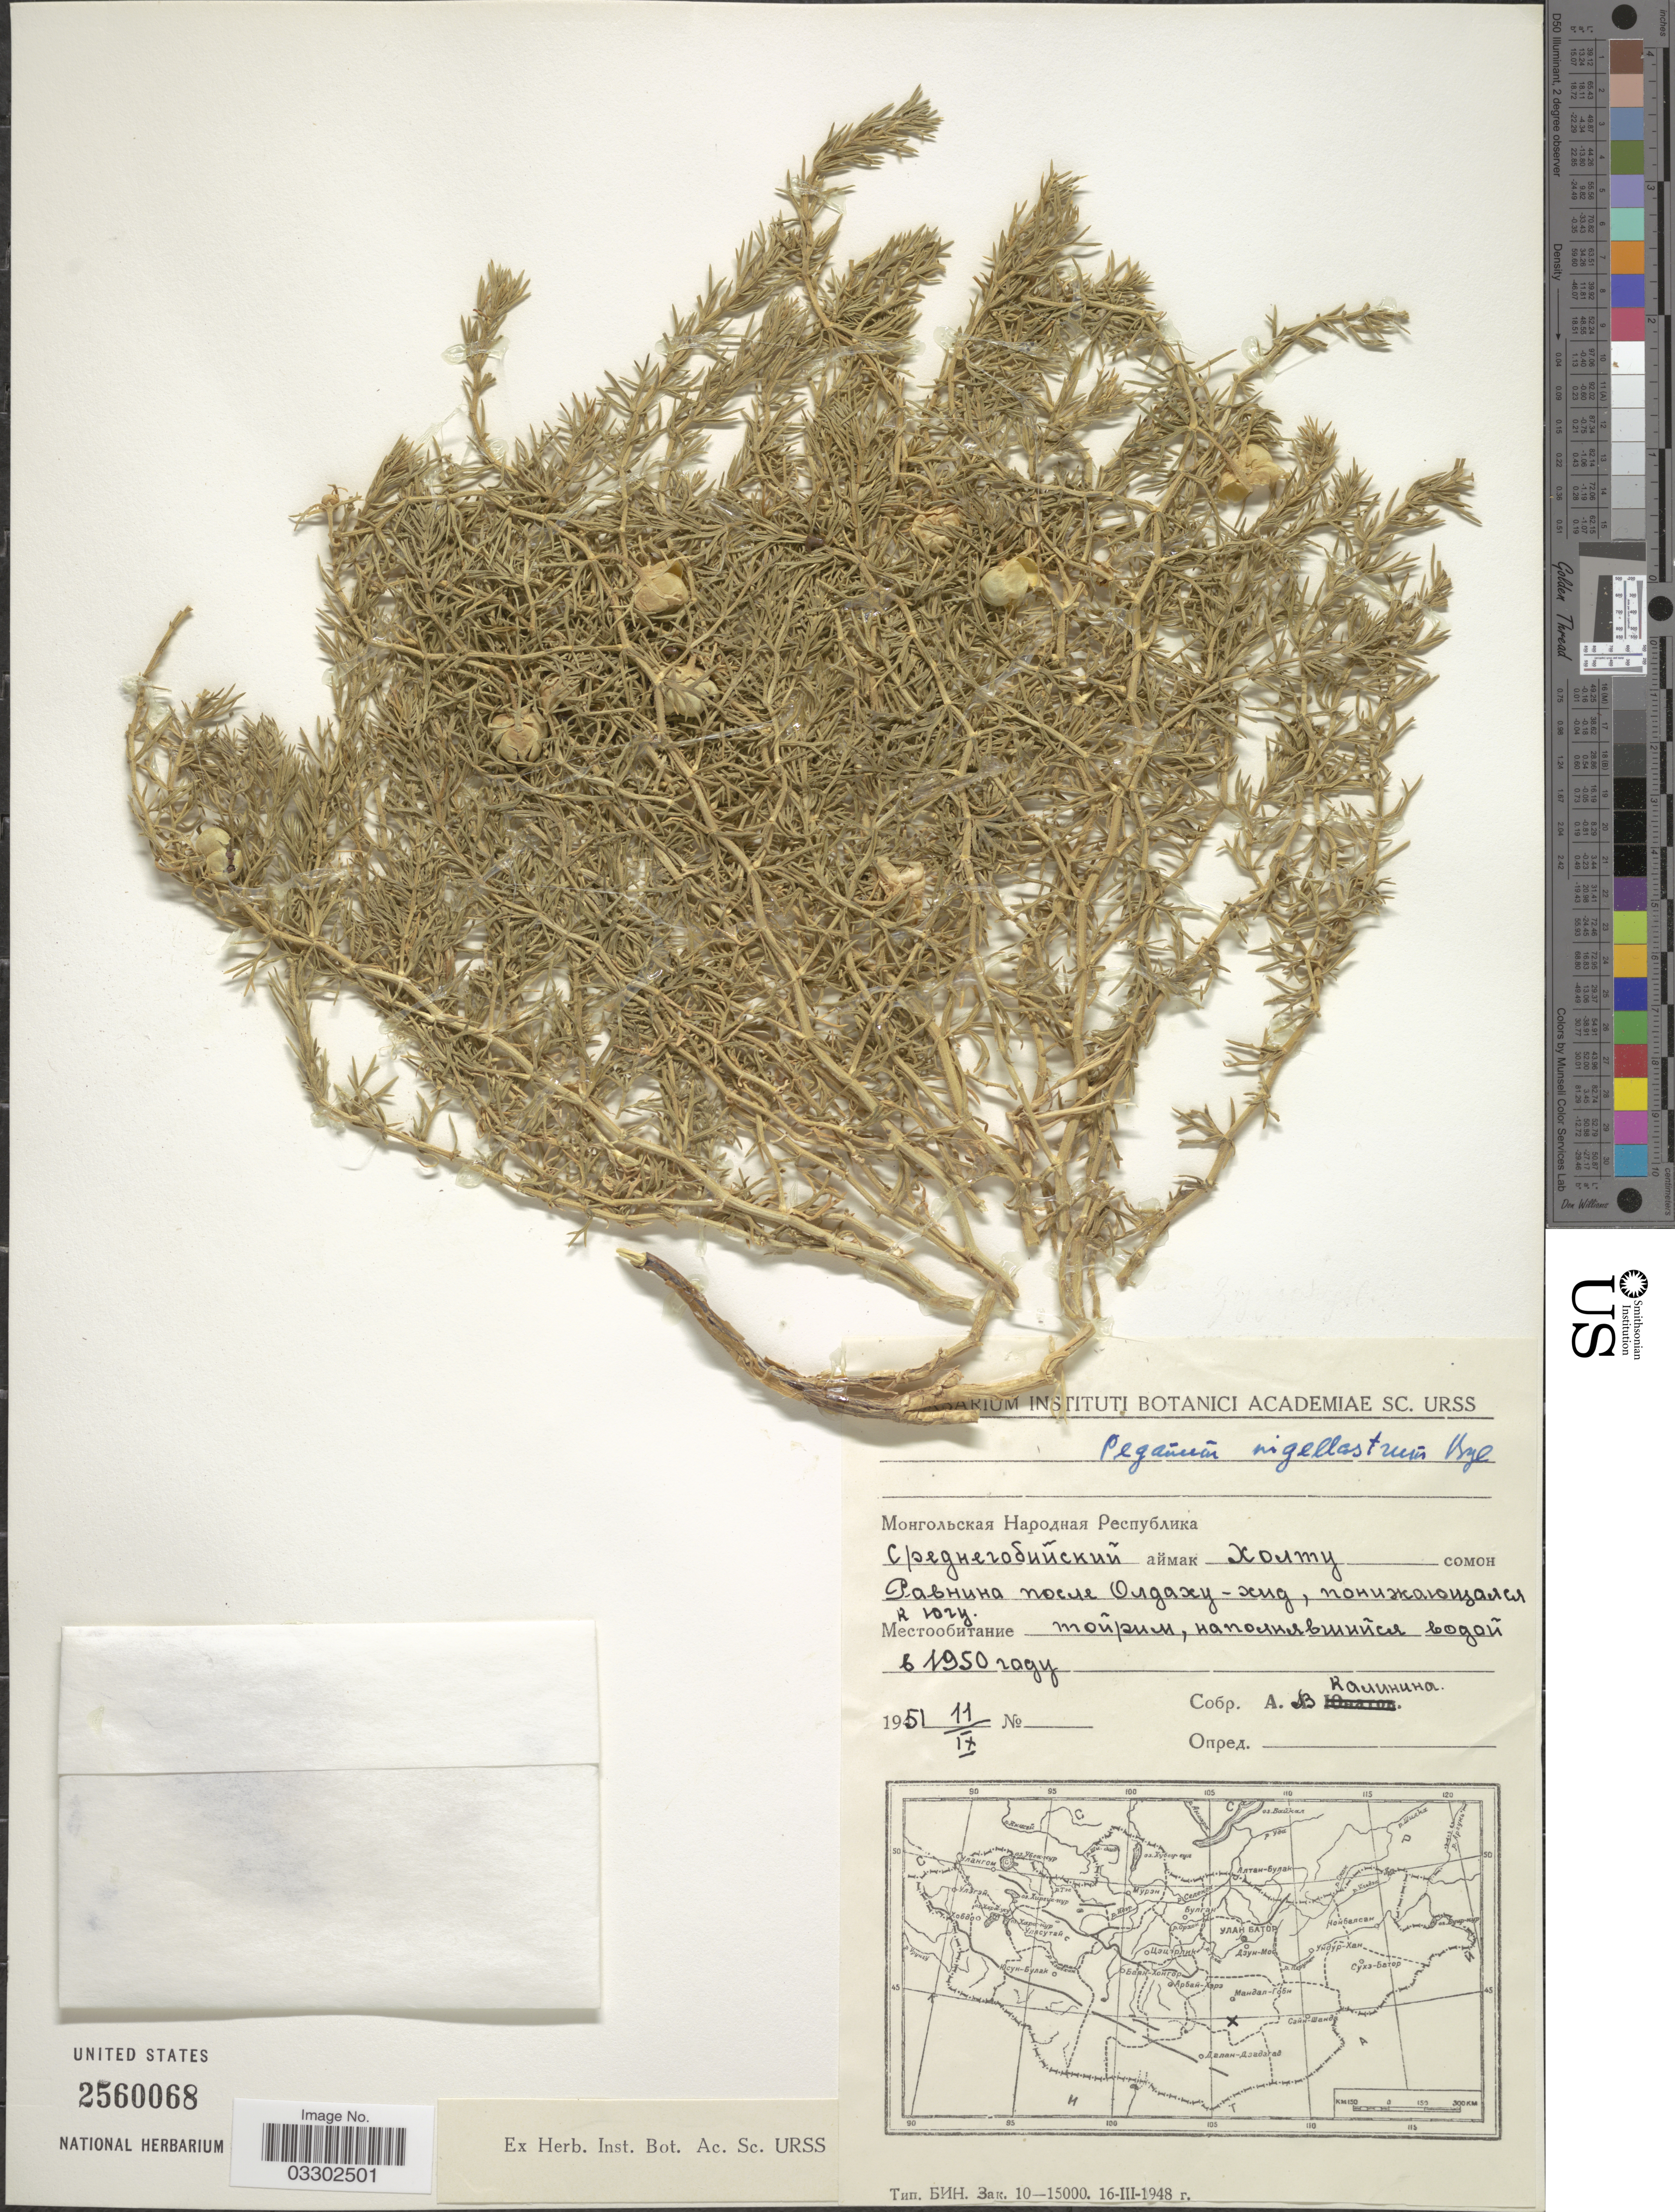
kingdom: Plantae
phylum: Tracheophyta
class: Magnoliopsida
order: Sapindales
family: Tetradiclidaceae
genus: Peganum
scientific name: Peganum nigellastrum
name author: Bunge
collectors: A. Kalinina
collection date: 1951-09-11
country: Mongolia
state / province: Dundgovi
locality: Khuld.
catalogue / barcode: US 2560068